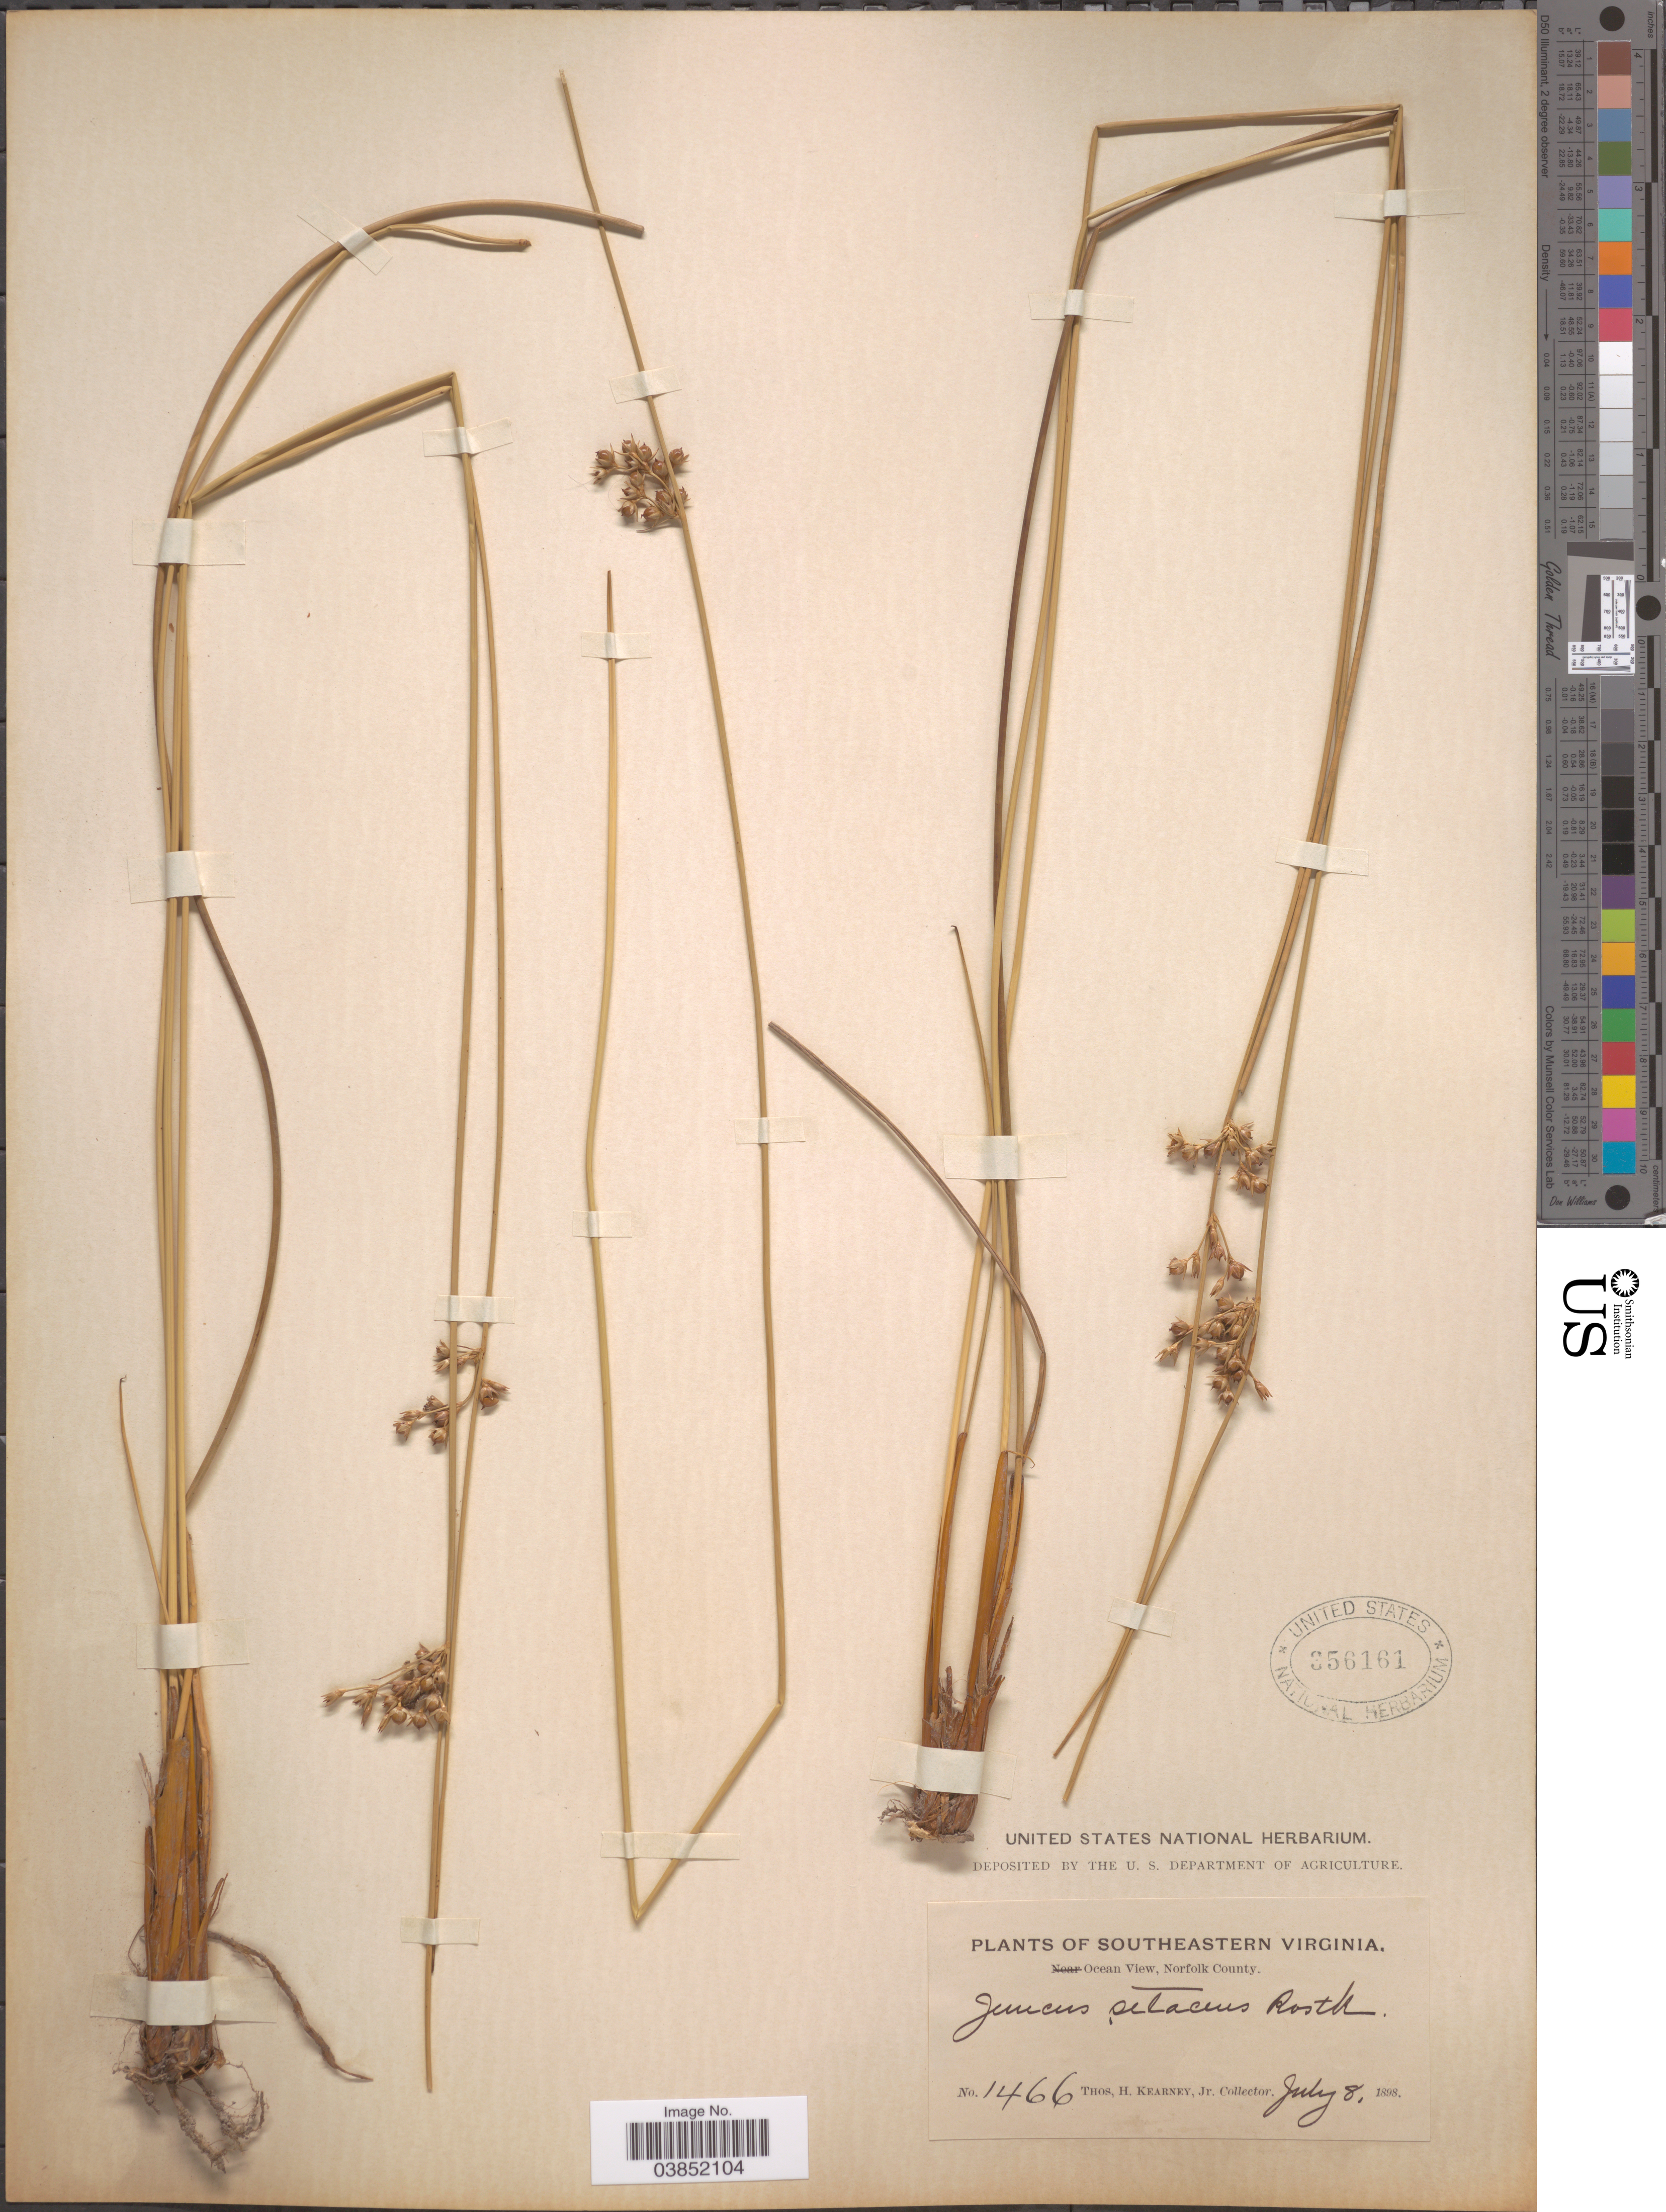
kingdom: Plantae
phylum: Tracheophyta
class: Liliopsida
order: Poales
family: Juncaceae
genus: Juncus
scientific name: Juncus coriaceus Mack.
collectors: T. H. Kearney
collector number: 1466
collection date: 1898-07-08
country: United States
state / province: Virginia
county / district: City of Norfolk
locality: Southeastern Virginia. Ocean View, Norfolk County.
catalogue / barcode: US 356161